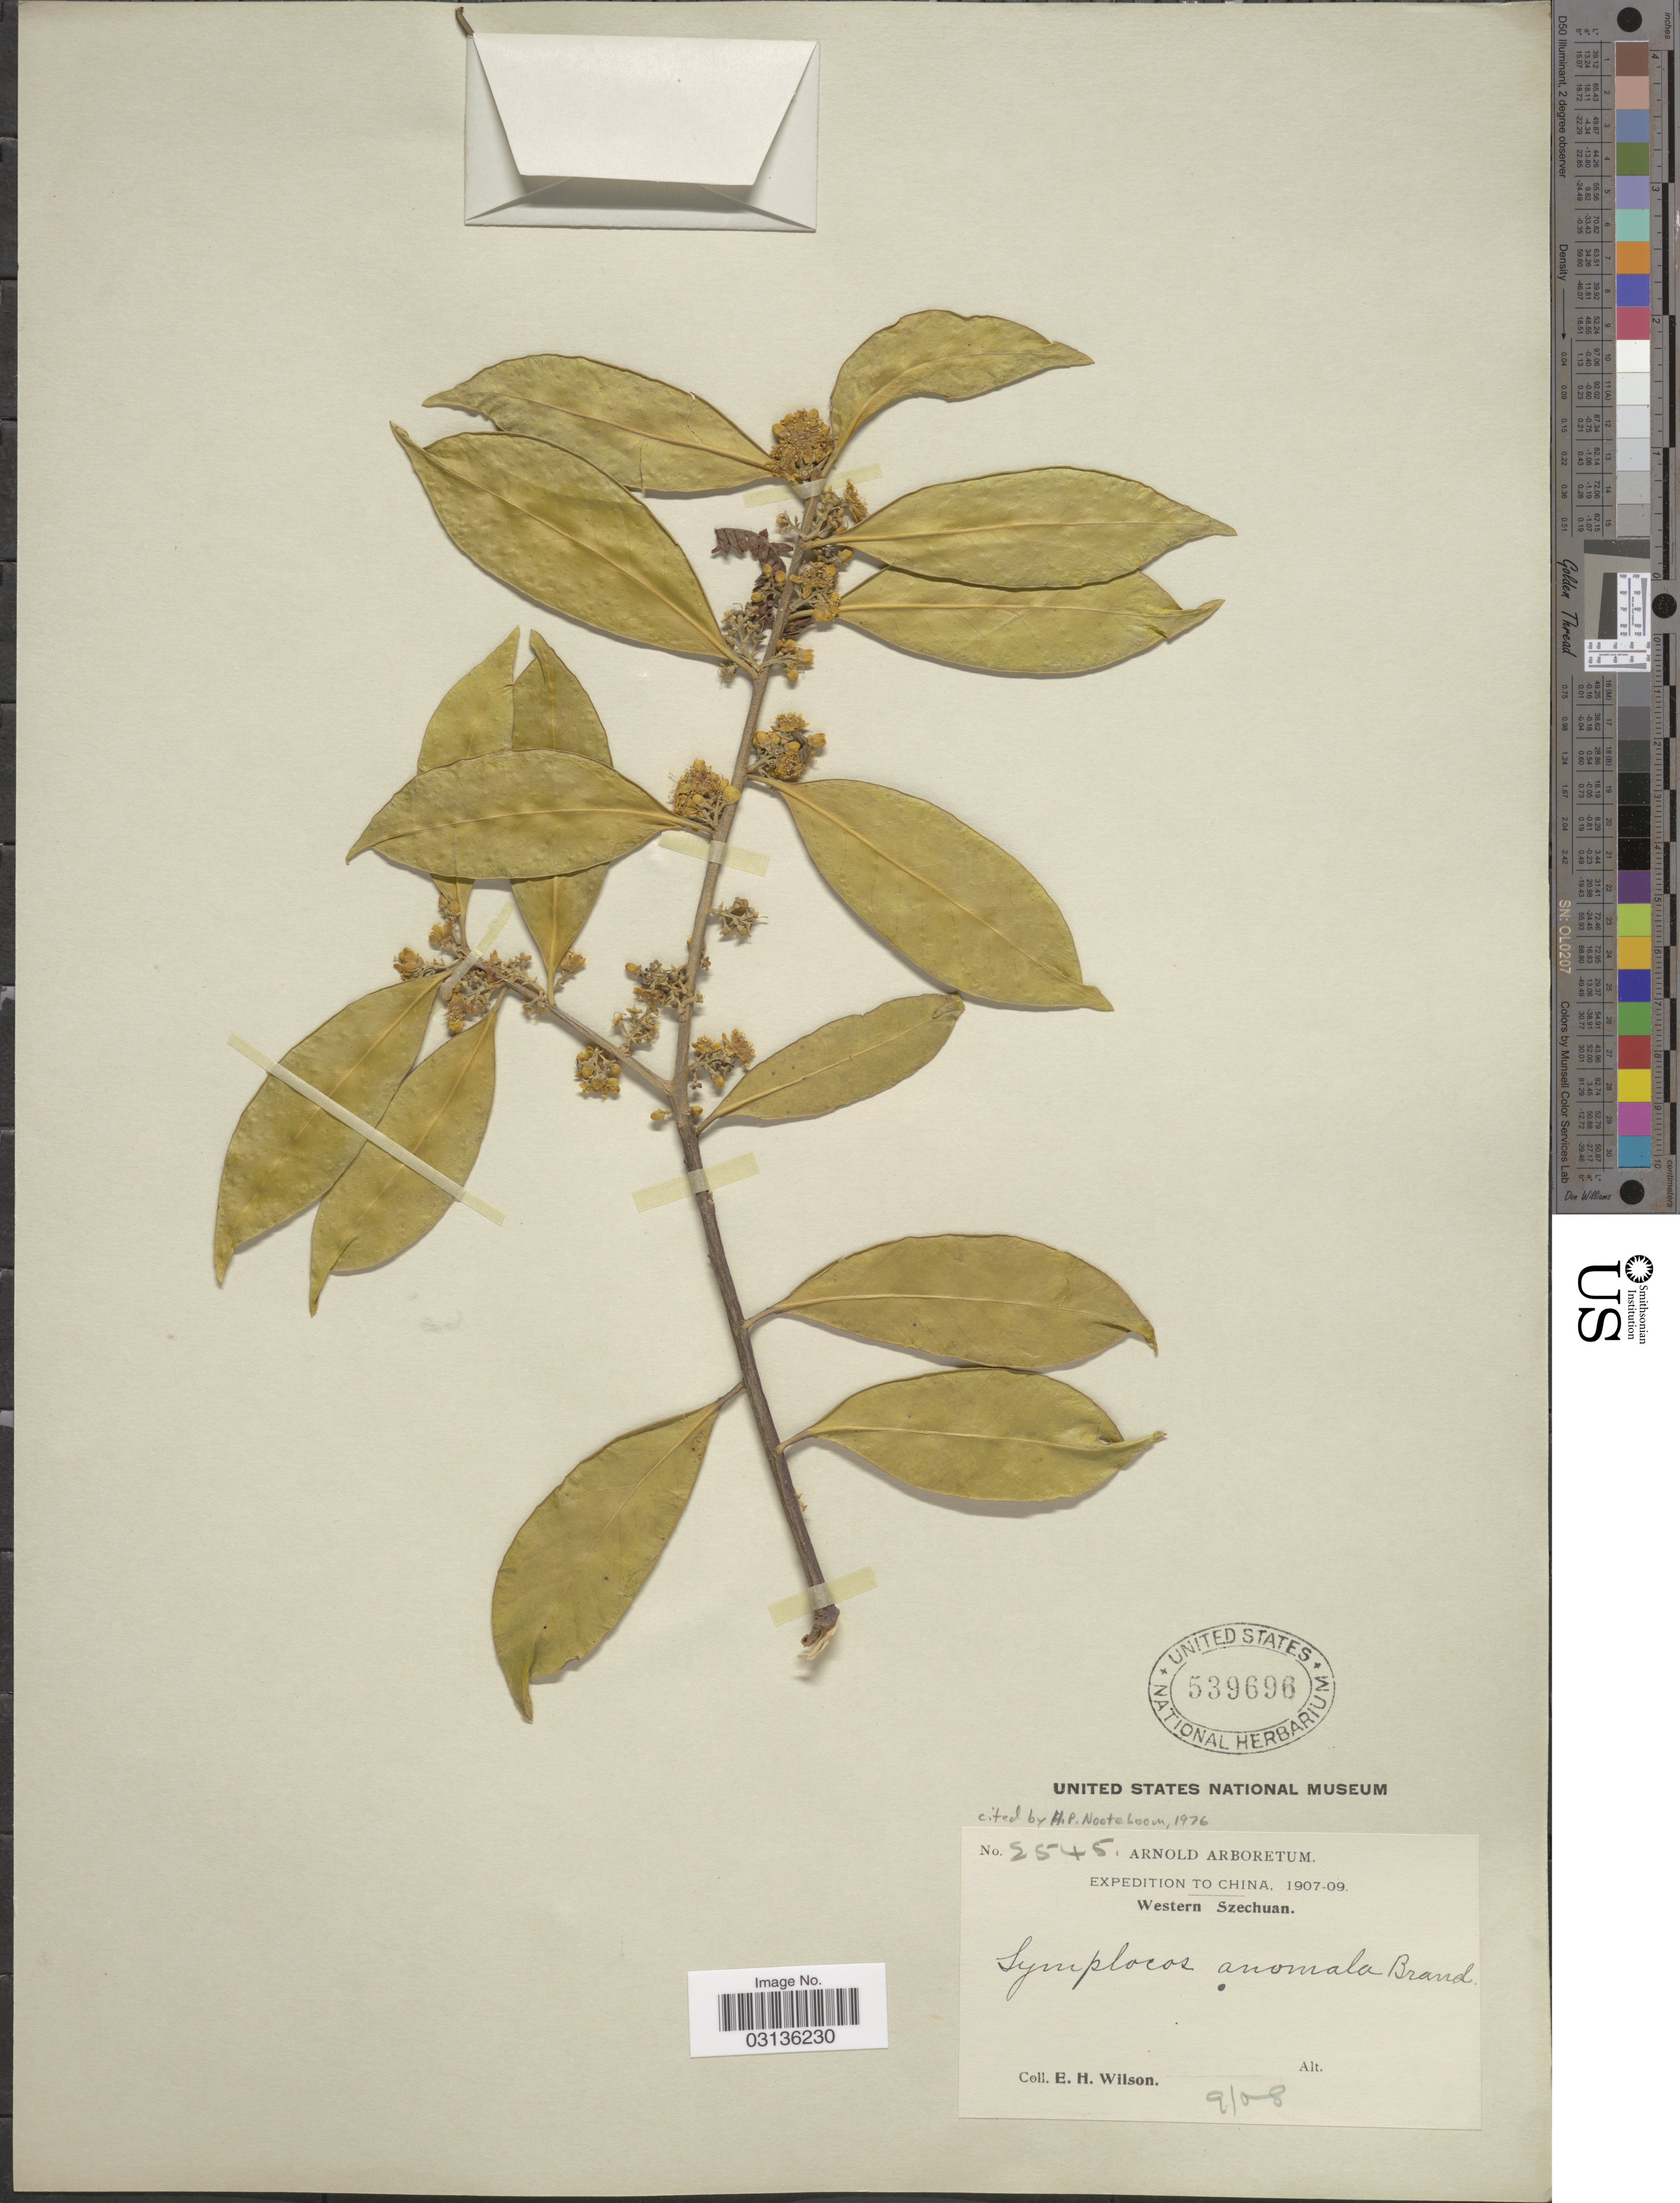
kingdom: Plantae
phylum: Tracheophyta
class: Magnoliopsida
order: Ericales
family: Symplocaceae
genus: Symplocos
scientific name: Symplocos anomala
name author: Brand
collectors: E. Wilson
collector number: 2545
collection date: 1908-09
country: China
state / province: Sichuan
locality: Western Szechuan.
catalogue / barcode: US 539696